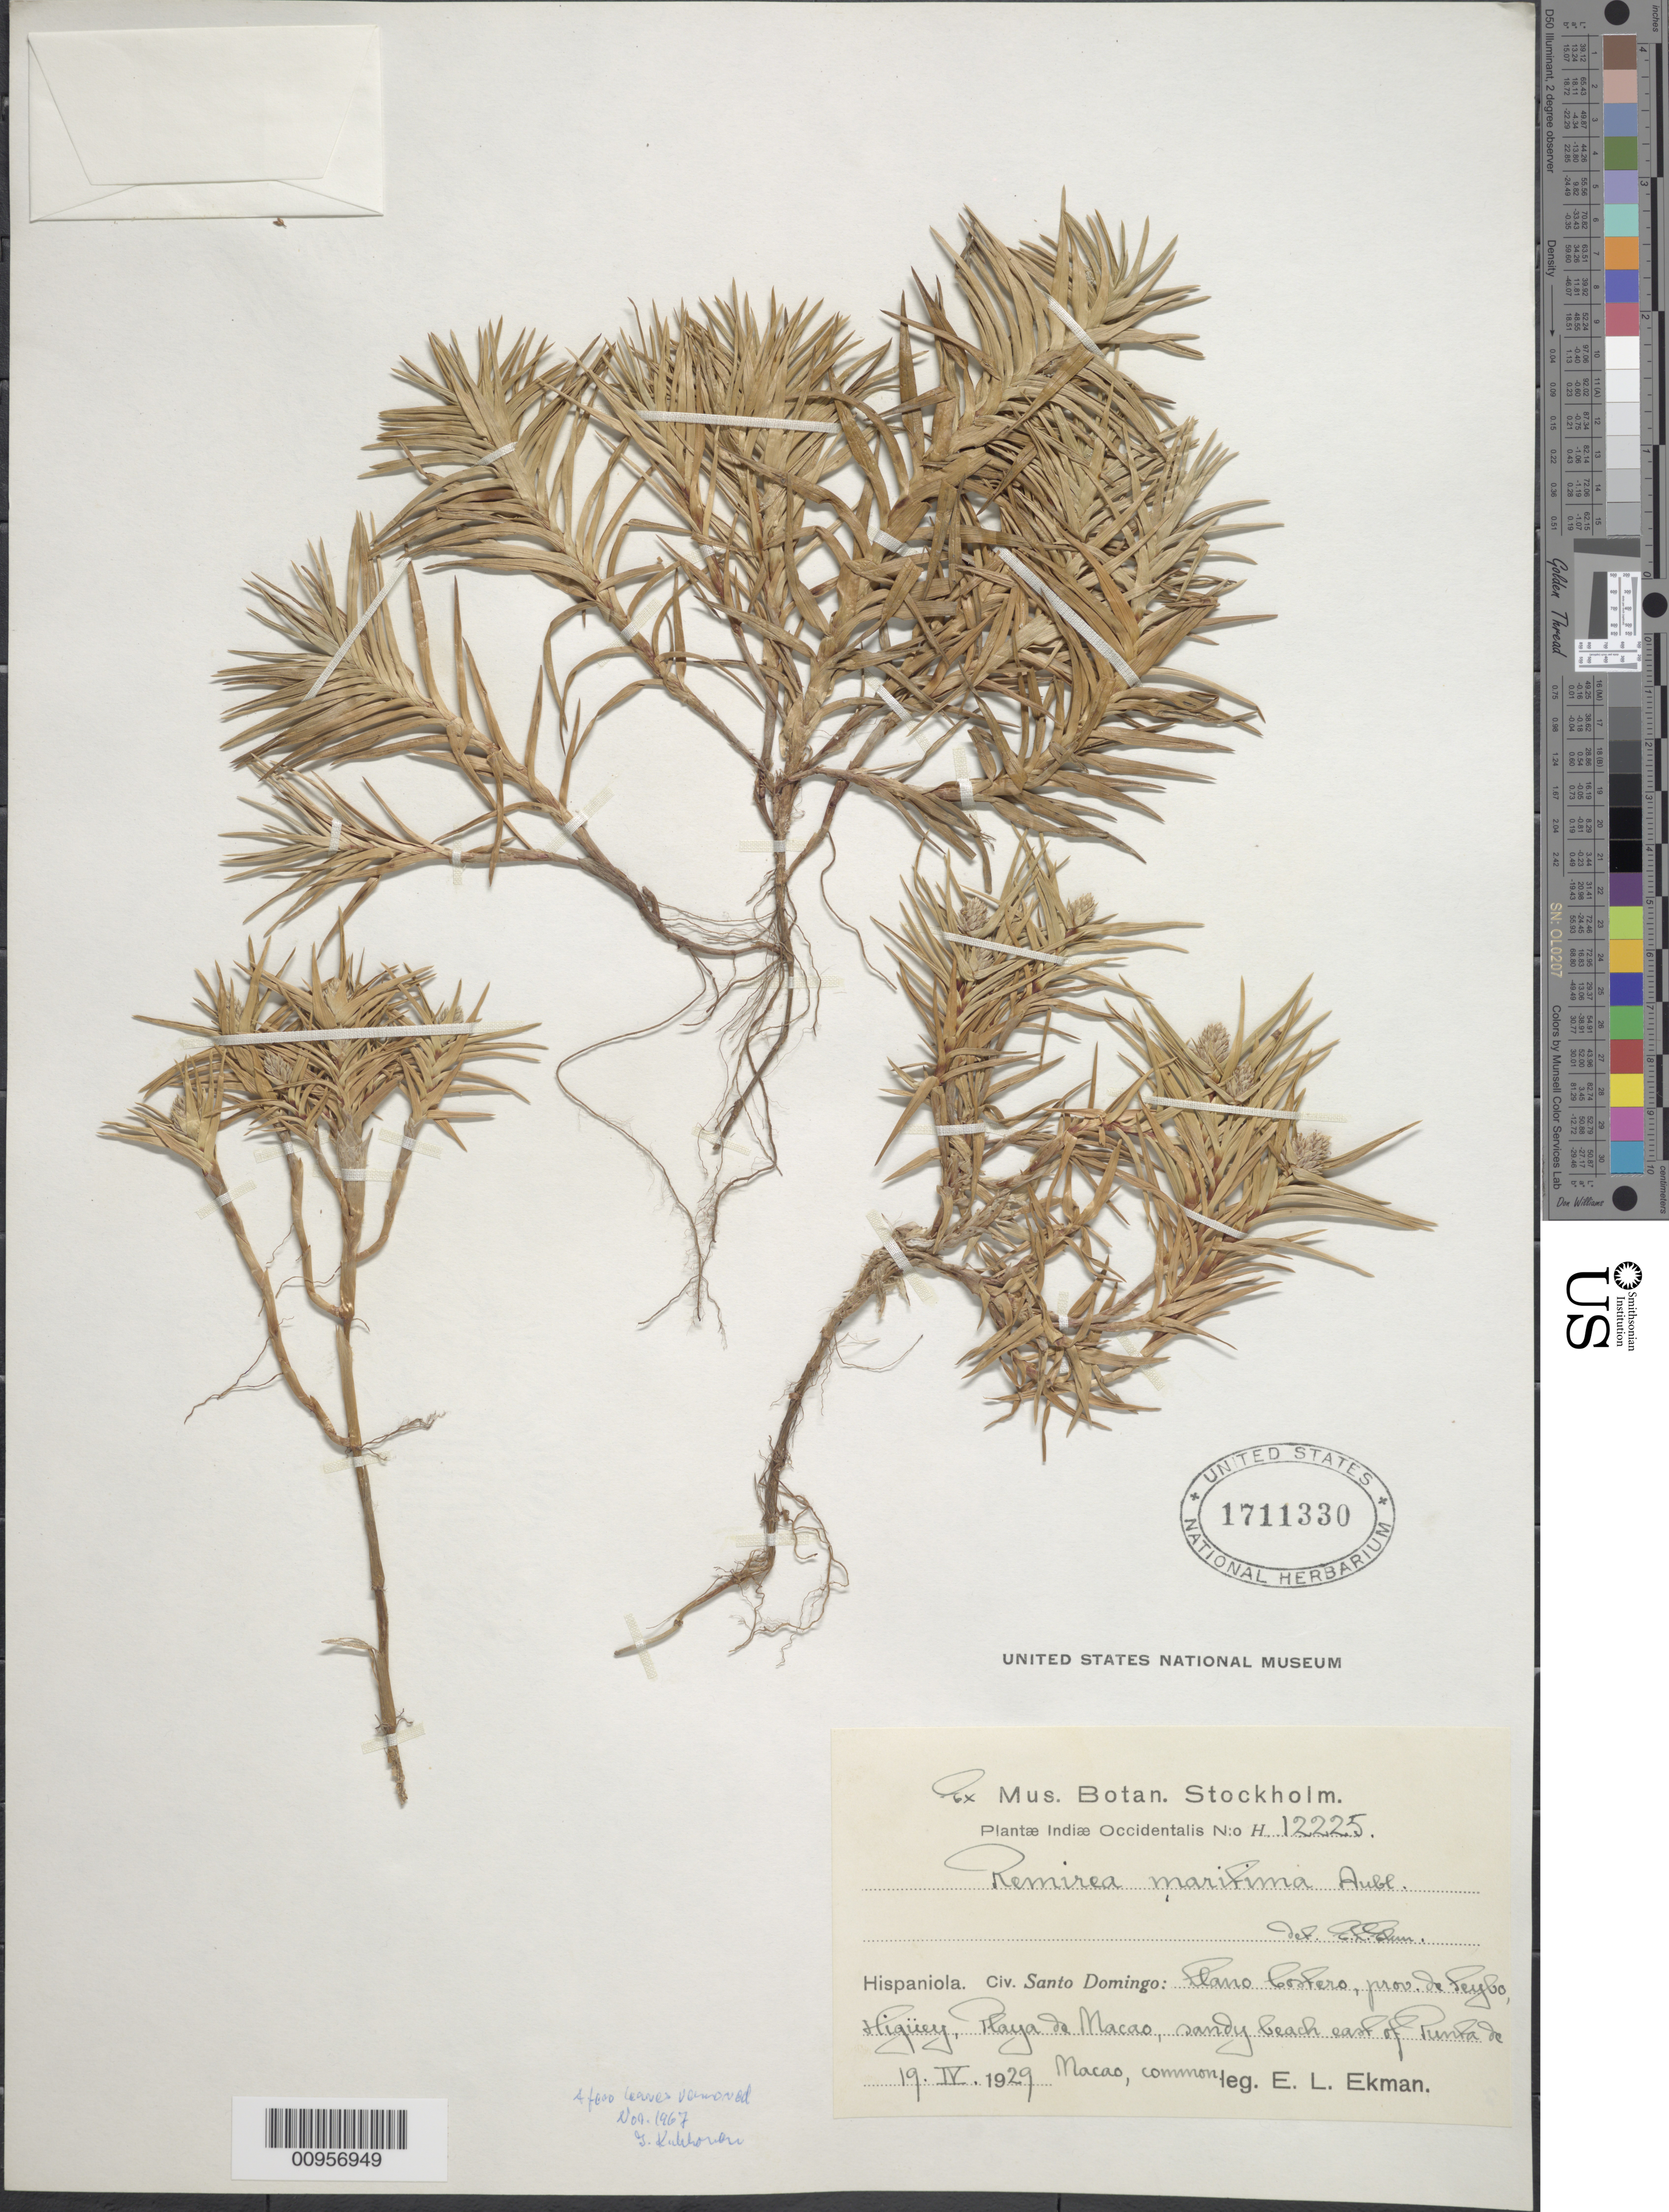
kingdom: Plantae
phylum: Tracheophyta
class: Liliopsida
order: Poales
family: Cyperaceae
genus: Cyperus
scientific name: Cyperus pedunculatus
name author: (R. Br.) J. Kern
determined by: Strong, M. T., (US), Smithsonian Institution - National Museum of Natural History (UNITED STATES)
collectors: E. L. Ekman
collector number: H 12225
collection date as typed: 19 Apr 1929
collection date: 1929-04-19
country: Dominican Republic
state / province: El Seibo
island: Hispaniola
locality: Llano Costero, Higüey, Playa de Macao, sandy beach E of Punta de Macas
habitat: Sandy beach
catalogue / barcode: US 1711330